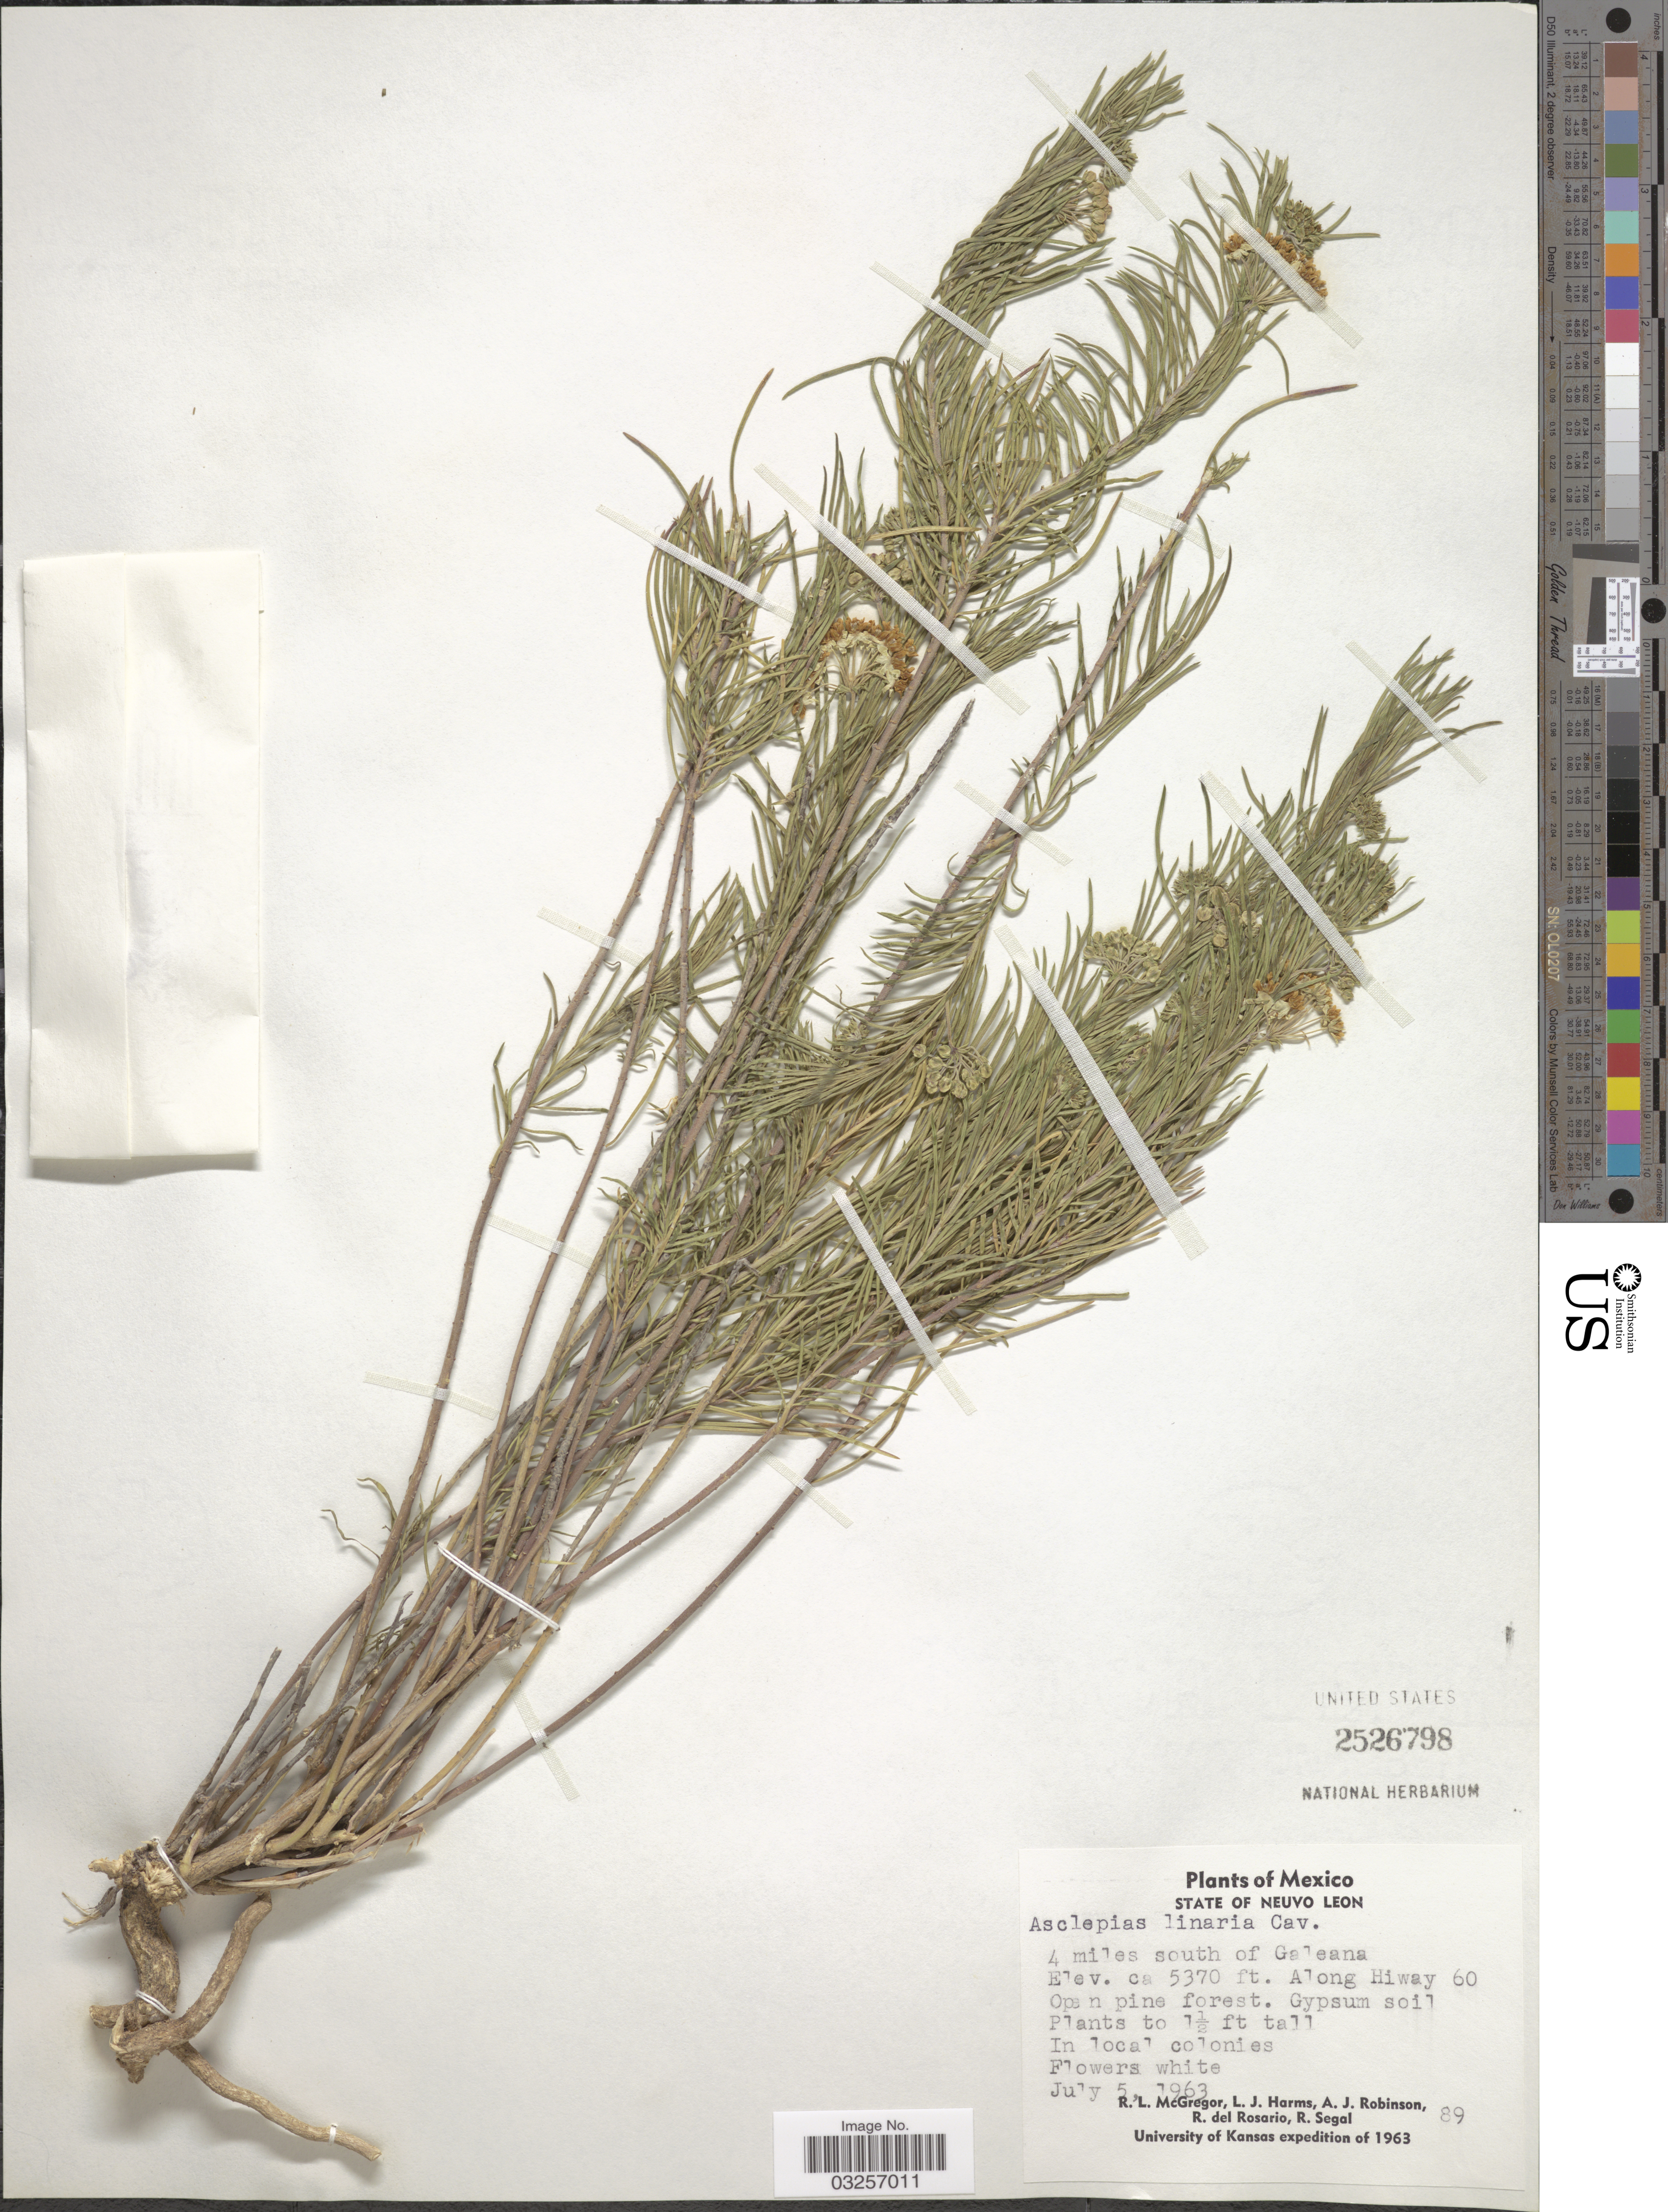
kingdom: Plantae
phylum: Tracheophyta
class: Magnoliopsida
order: Gentianales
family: Apocynaceae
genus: Asclepias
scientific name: Asclepias linaria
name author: Cav.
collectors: R. McGregor, L. Harms, A. J. Robinson, R. del Rosario & R. Segal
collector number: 89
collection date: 1963-07-05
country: Mexico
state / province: Nuevo León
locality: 4 miles south of Galeana. Along Hiway 60.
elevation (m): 1637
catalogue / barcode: US 2526798